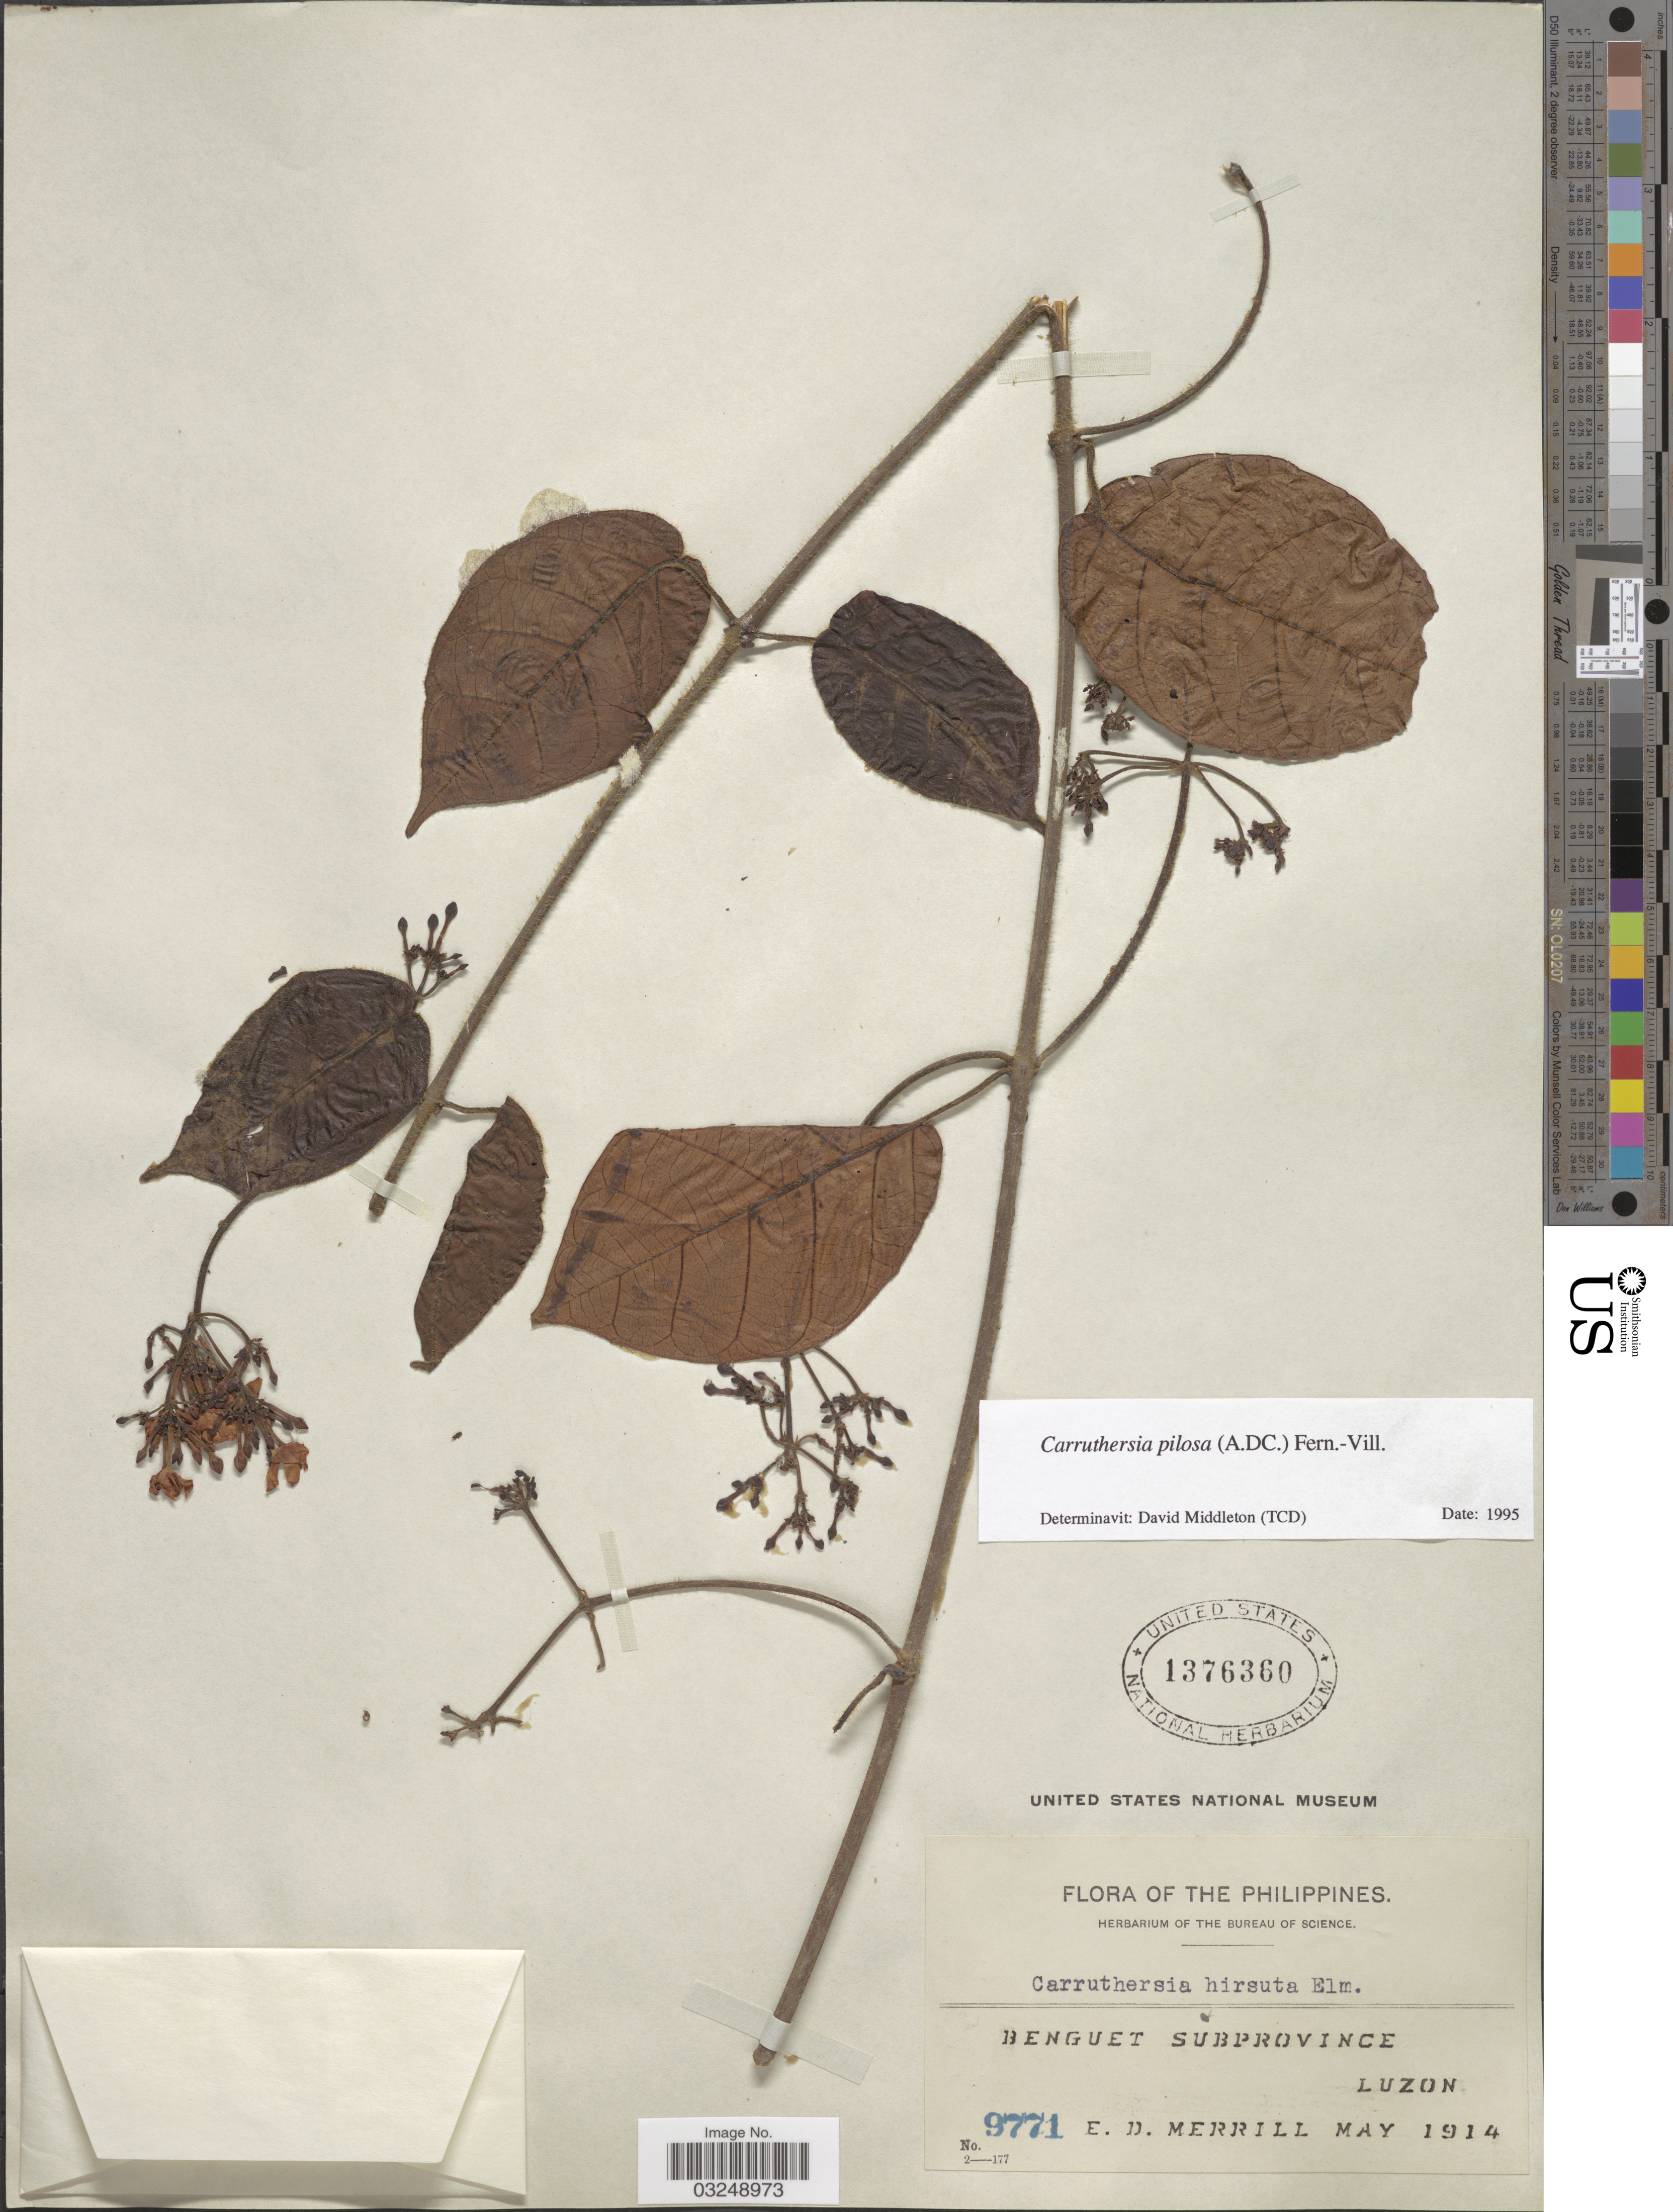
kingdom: Plantae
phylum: Tracheophyta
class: Magnoliopsida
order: Gentianales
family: Apocynaceae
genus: Carruthersia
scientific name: Carruthersia pilosa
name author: (DC.) Fern.-Vill.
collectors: E. D. Merrill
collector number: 9771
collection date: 1914-05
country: Philippines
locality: Benguet Subprovince Luzon.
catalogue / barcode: US 1376360